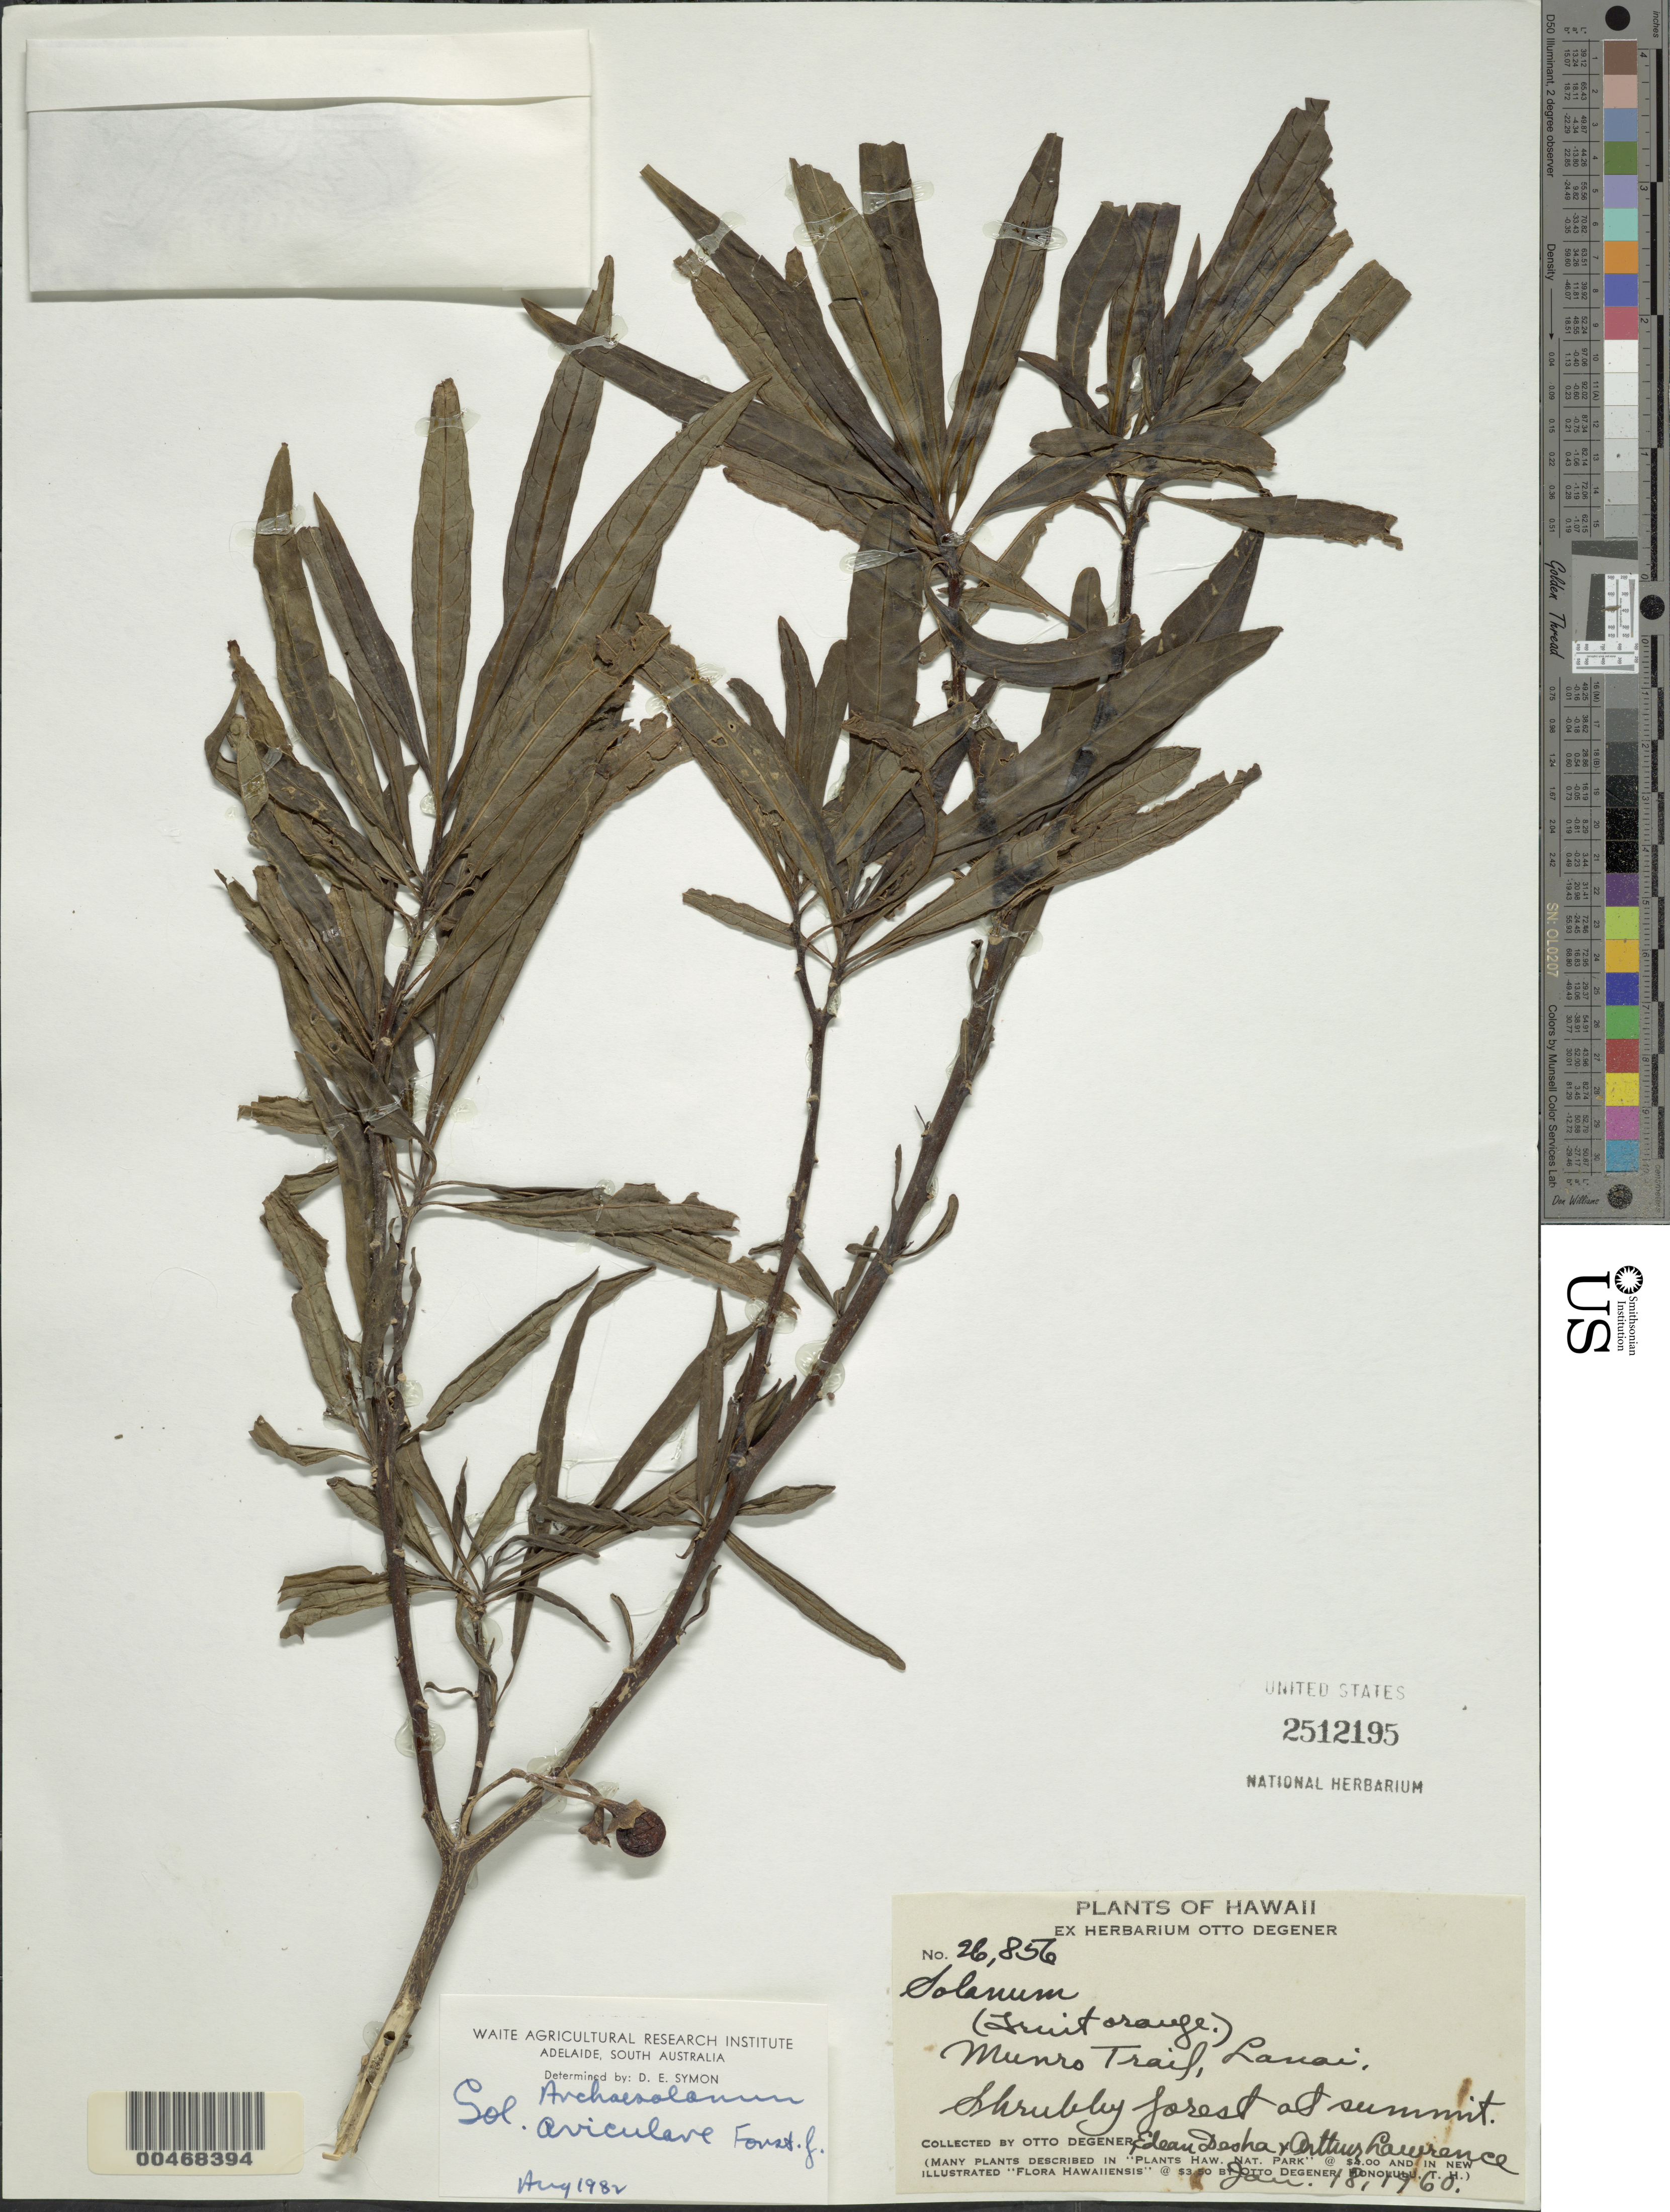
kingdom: Plantae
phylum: Tracheophyta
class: Magnoliopsida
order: Solanales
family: Solanaceae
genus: Solanum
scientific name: Solanum aviculare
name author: G. Forst.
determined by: Symon, David E.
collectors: O. Degener, E. Desha & A. Lawrence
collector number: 26856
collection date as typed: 18 Jan 1960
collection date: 1960-01-18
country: United States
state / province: Hawaii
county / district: Maui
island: Lana'i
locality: Munro Trail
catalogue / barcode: US 2512195